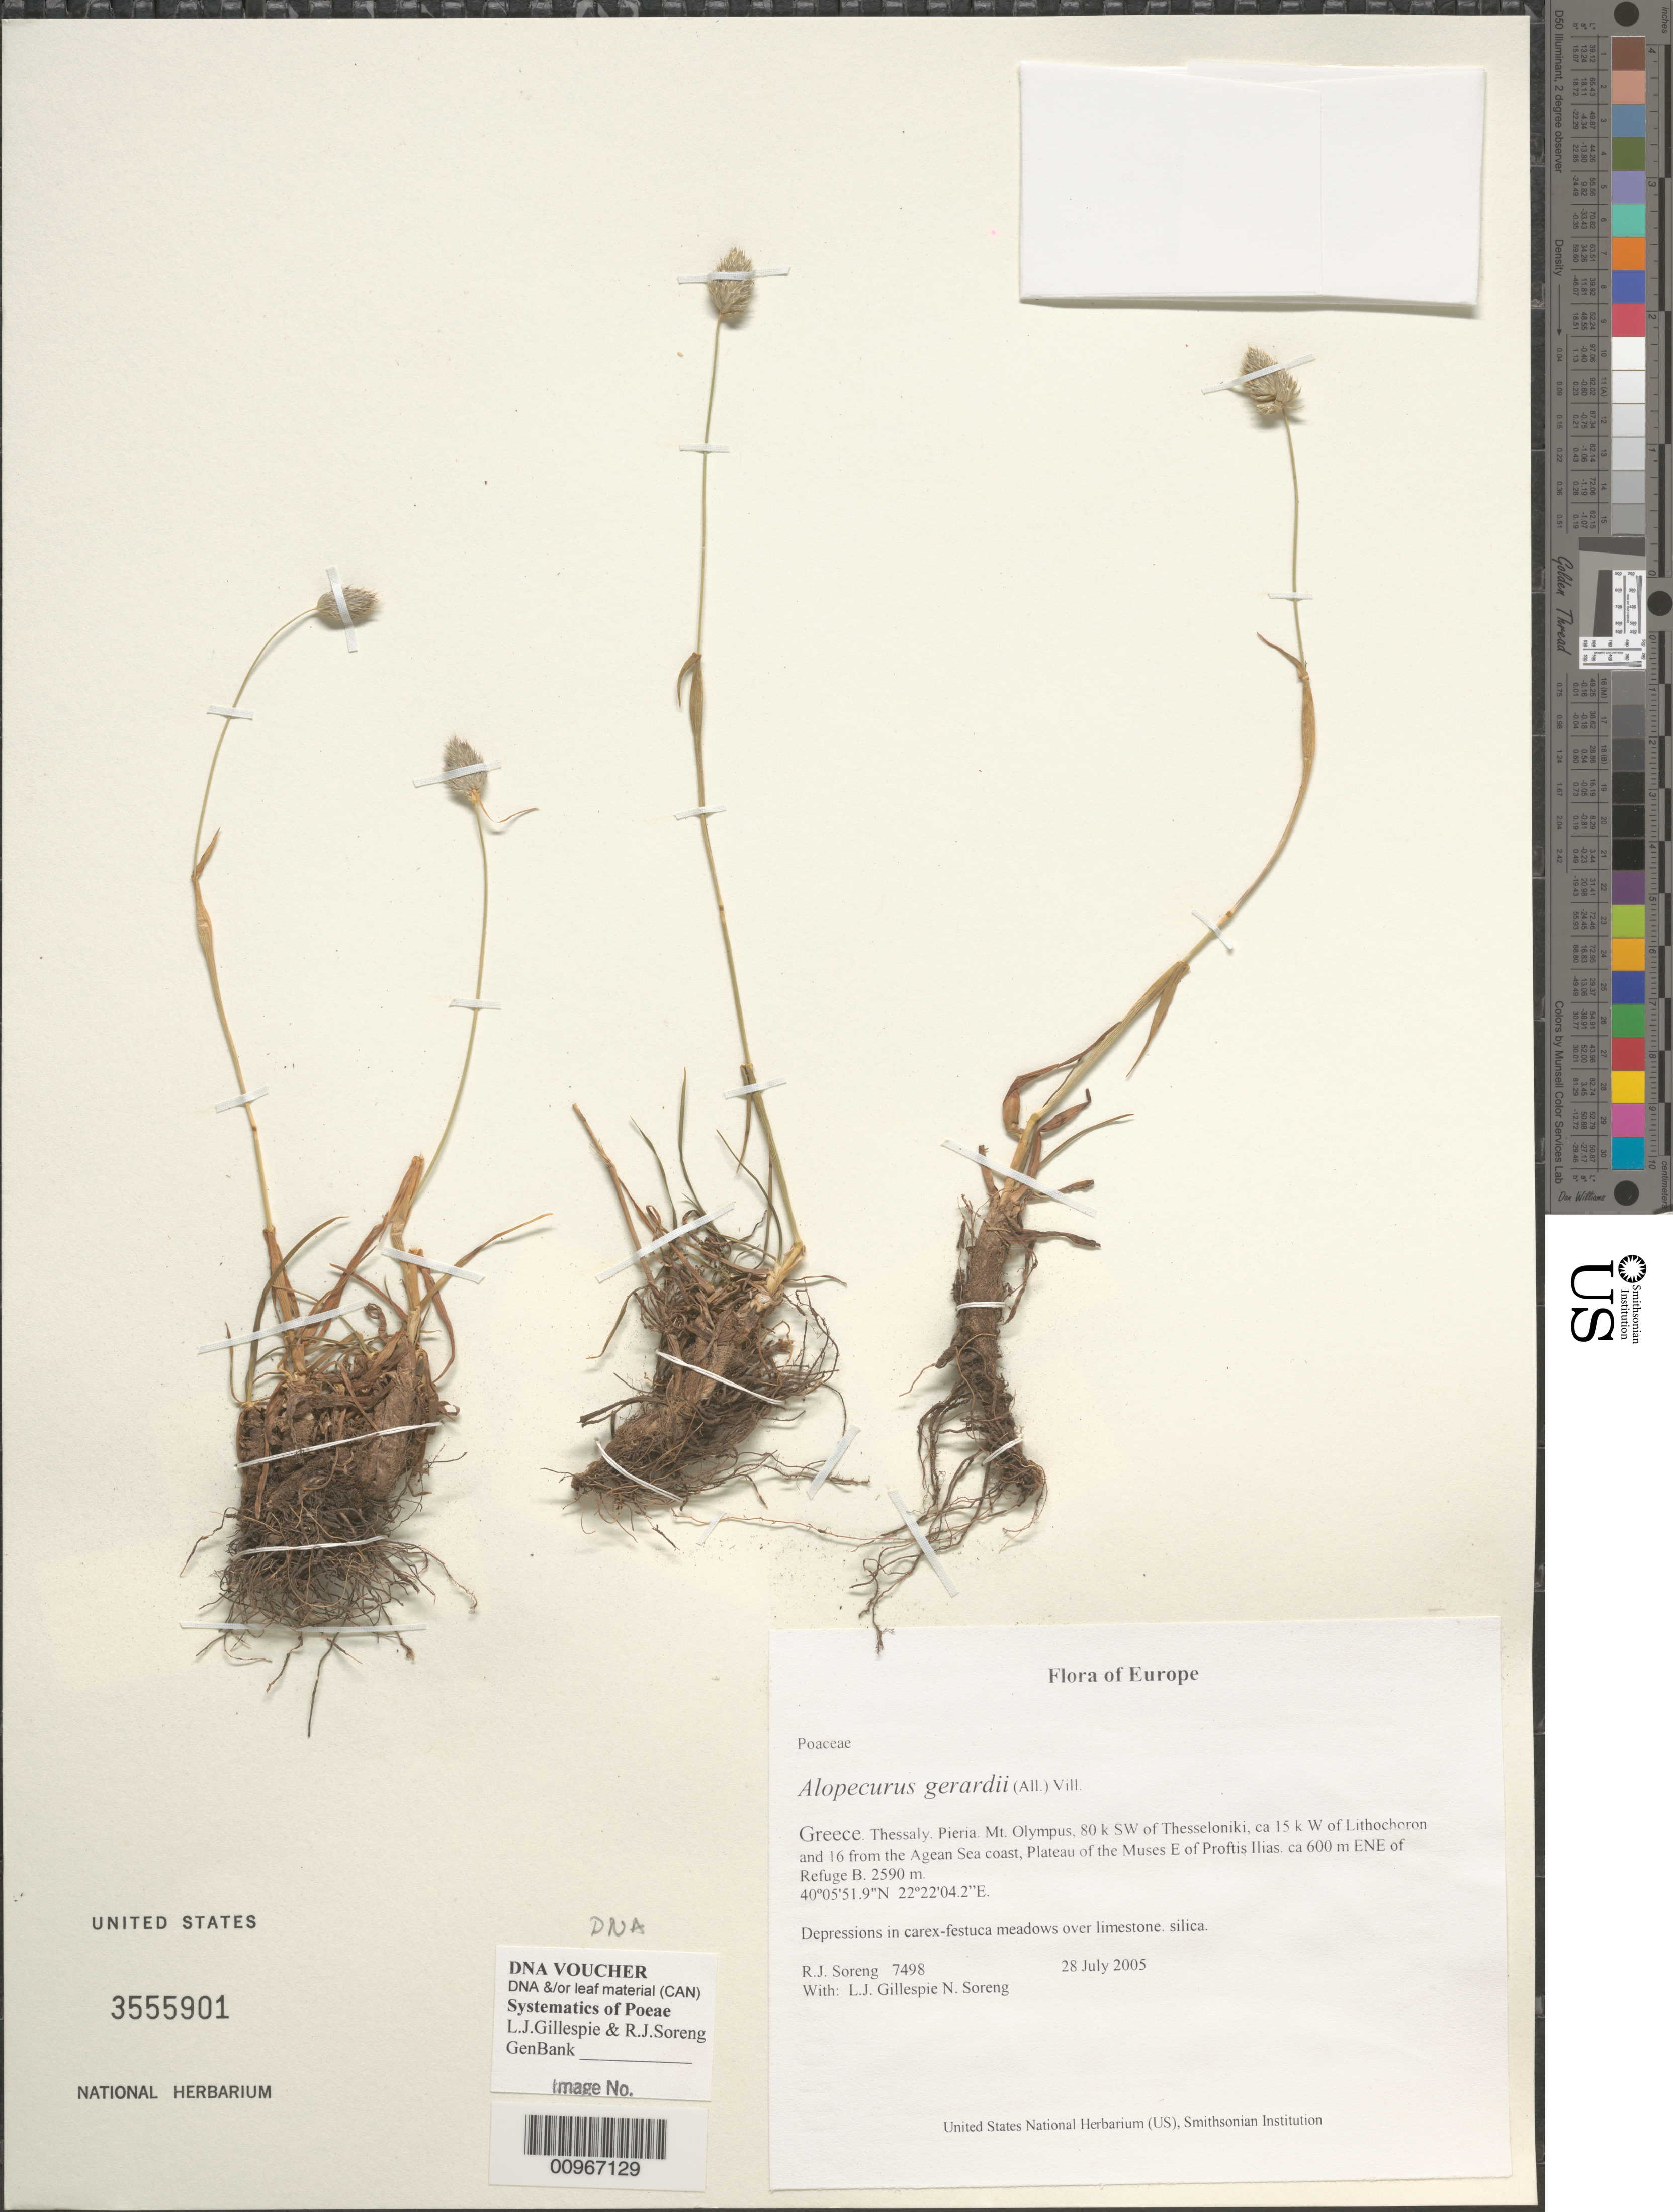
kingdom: Plantae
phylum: Tracheophyta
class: Liliopsida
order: Poales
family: Poaceae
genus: Alopecurus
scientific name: Alopecurus gerardii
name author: (All.) Vill.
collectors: R. J. Soreng, N. L. Soreng & L. J. Gillespie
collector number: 7498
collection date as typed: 28 July 2005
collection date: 2005-07-28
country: Greece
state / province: Thessaly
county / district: Pieria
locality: Mt. Olympus, 80 km SW of Thesseloniki, ca 15 km W of Lithochoron and 16 from the Agean Sea coast, Plateau of the Muses E of Proftis Ilias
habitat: Depressions in carex-festuca meadows over limestone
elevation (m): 2590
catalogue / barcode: US 3555901